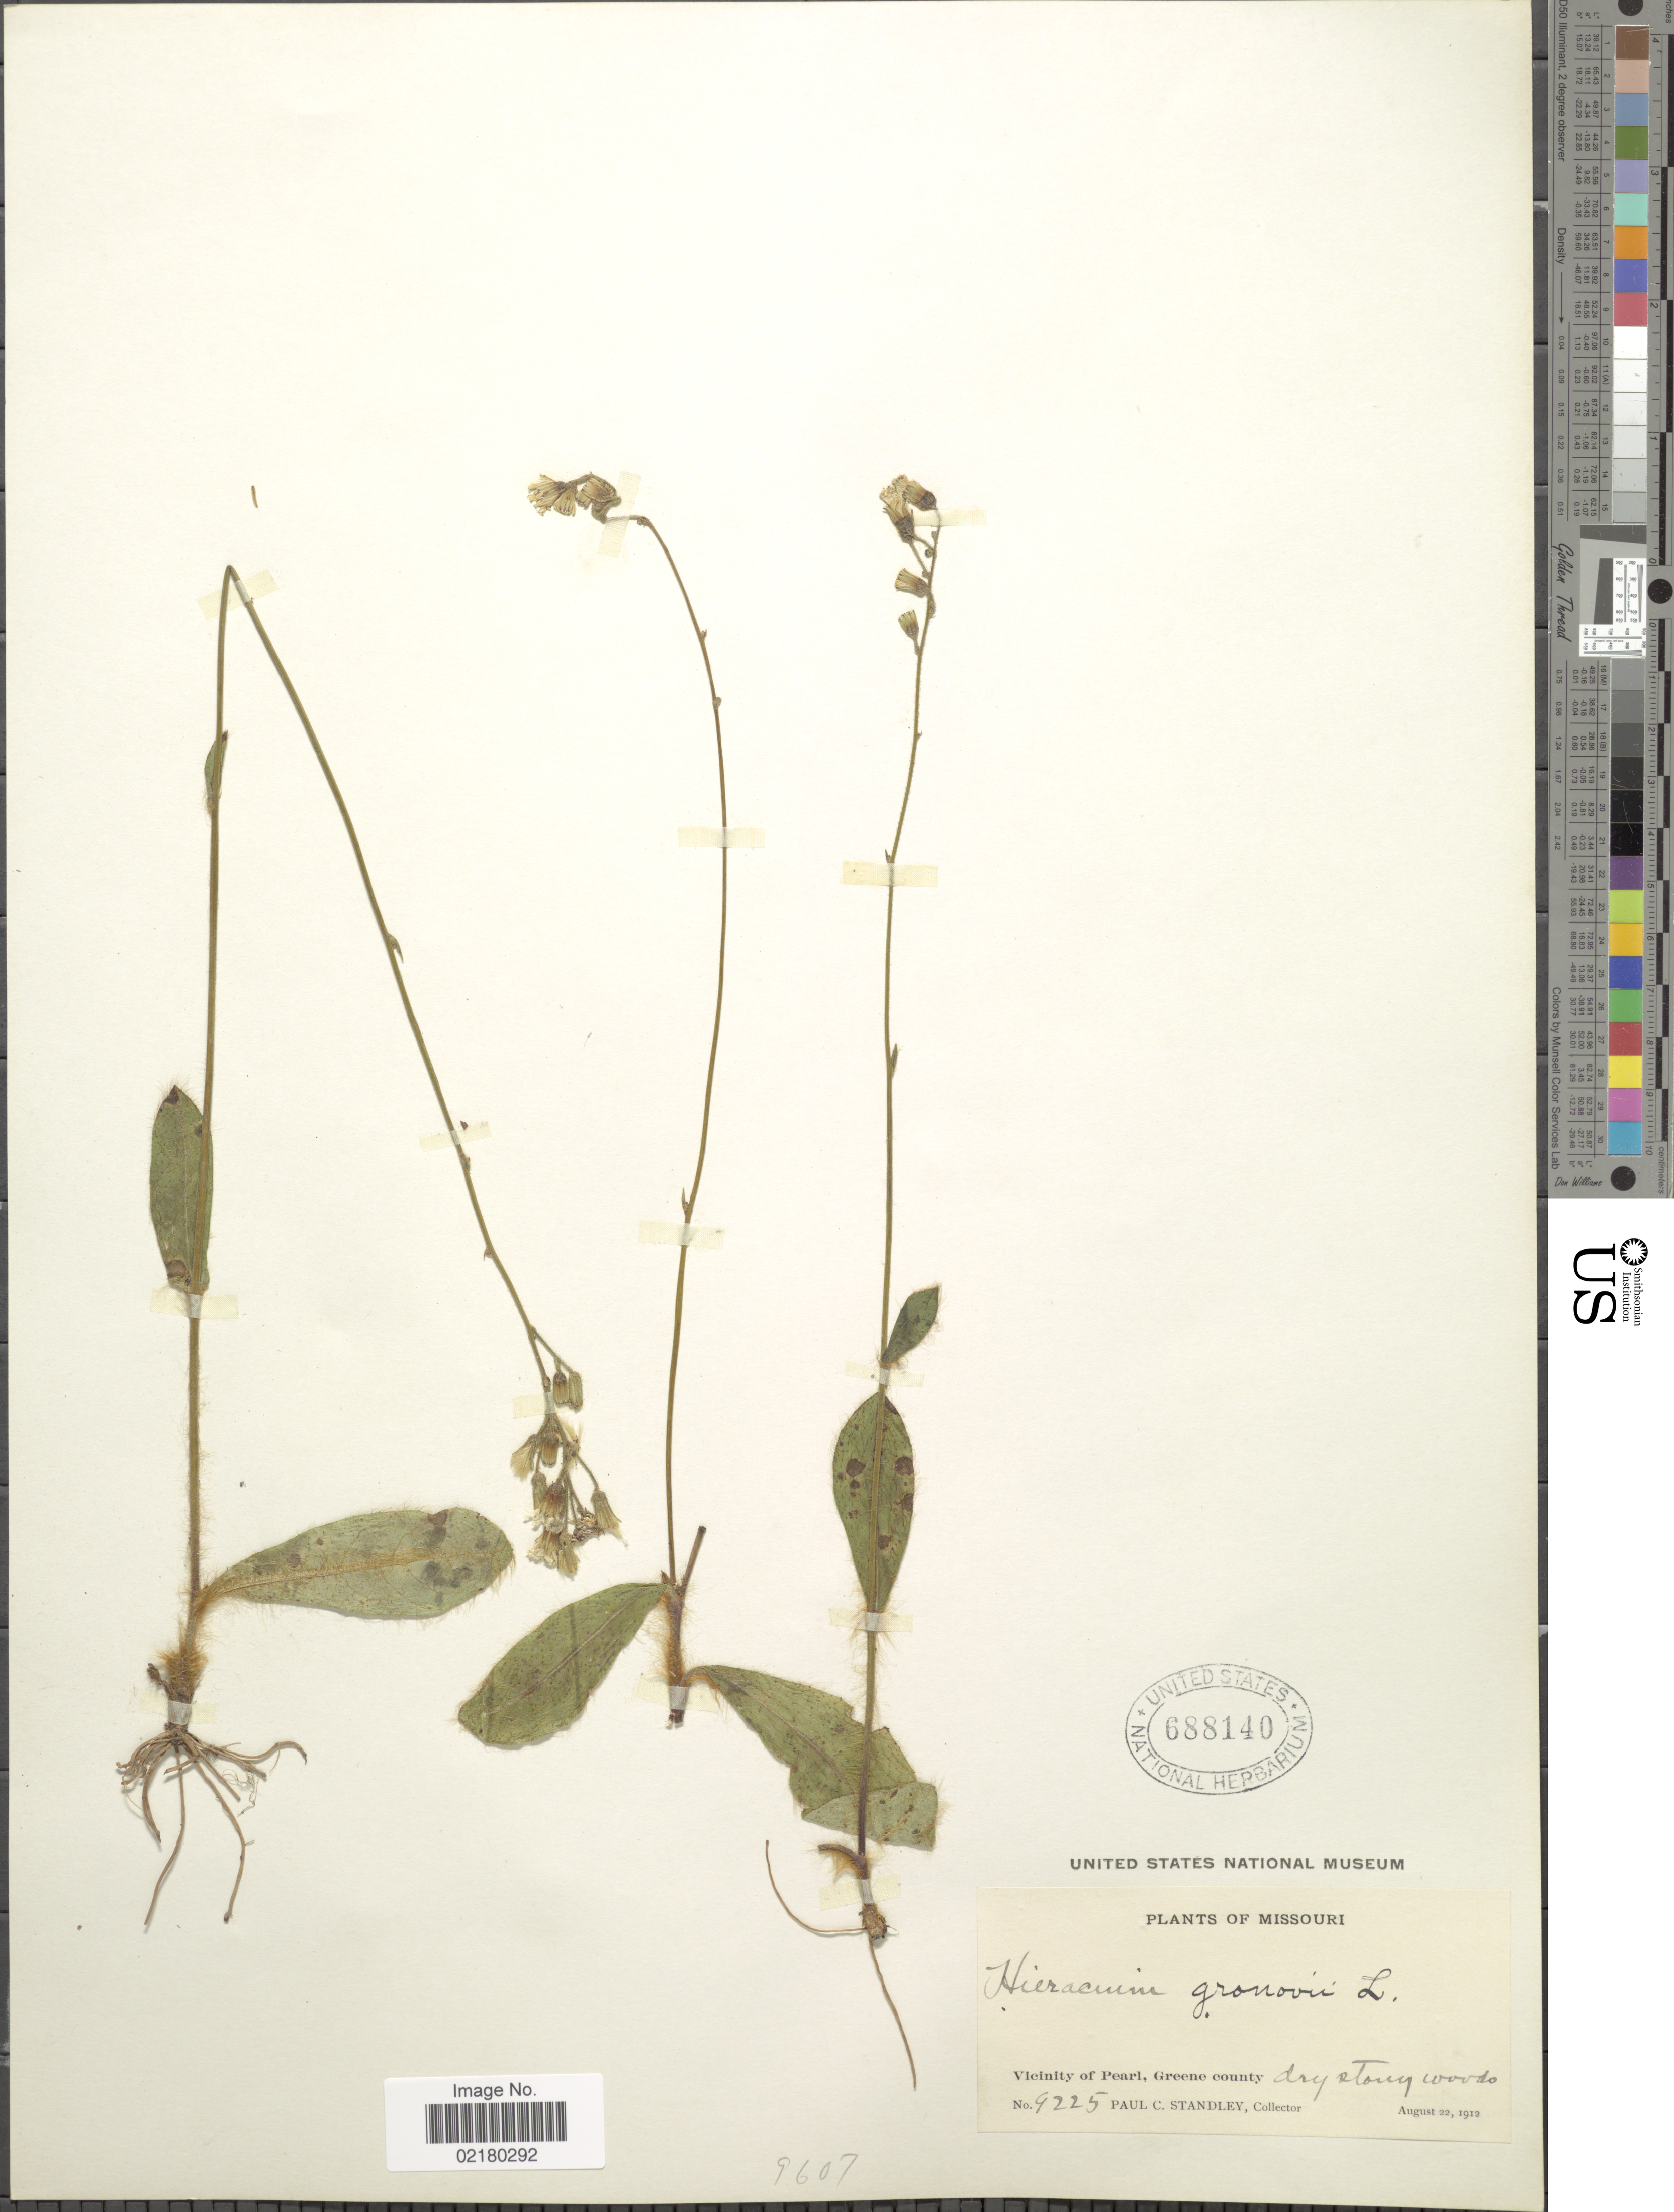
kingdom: Plantae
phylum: Tracheophyta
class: Magnoliopsida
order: Asterales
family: Asteraceae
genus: Hieracium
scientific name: Hieracium gronovii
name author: L.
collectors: P. C. Standley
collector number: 9225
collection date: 1912-08-22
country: United States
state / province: Missouri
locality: Vicinity of Pearl, Greene County, dry stony woods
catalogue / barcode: US 688140